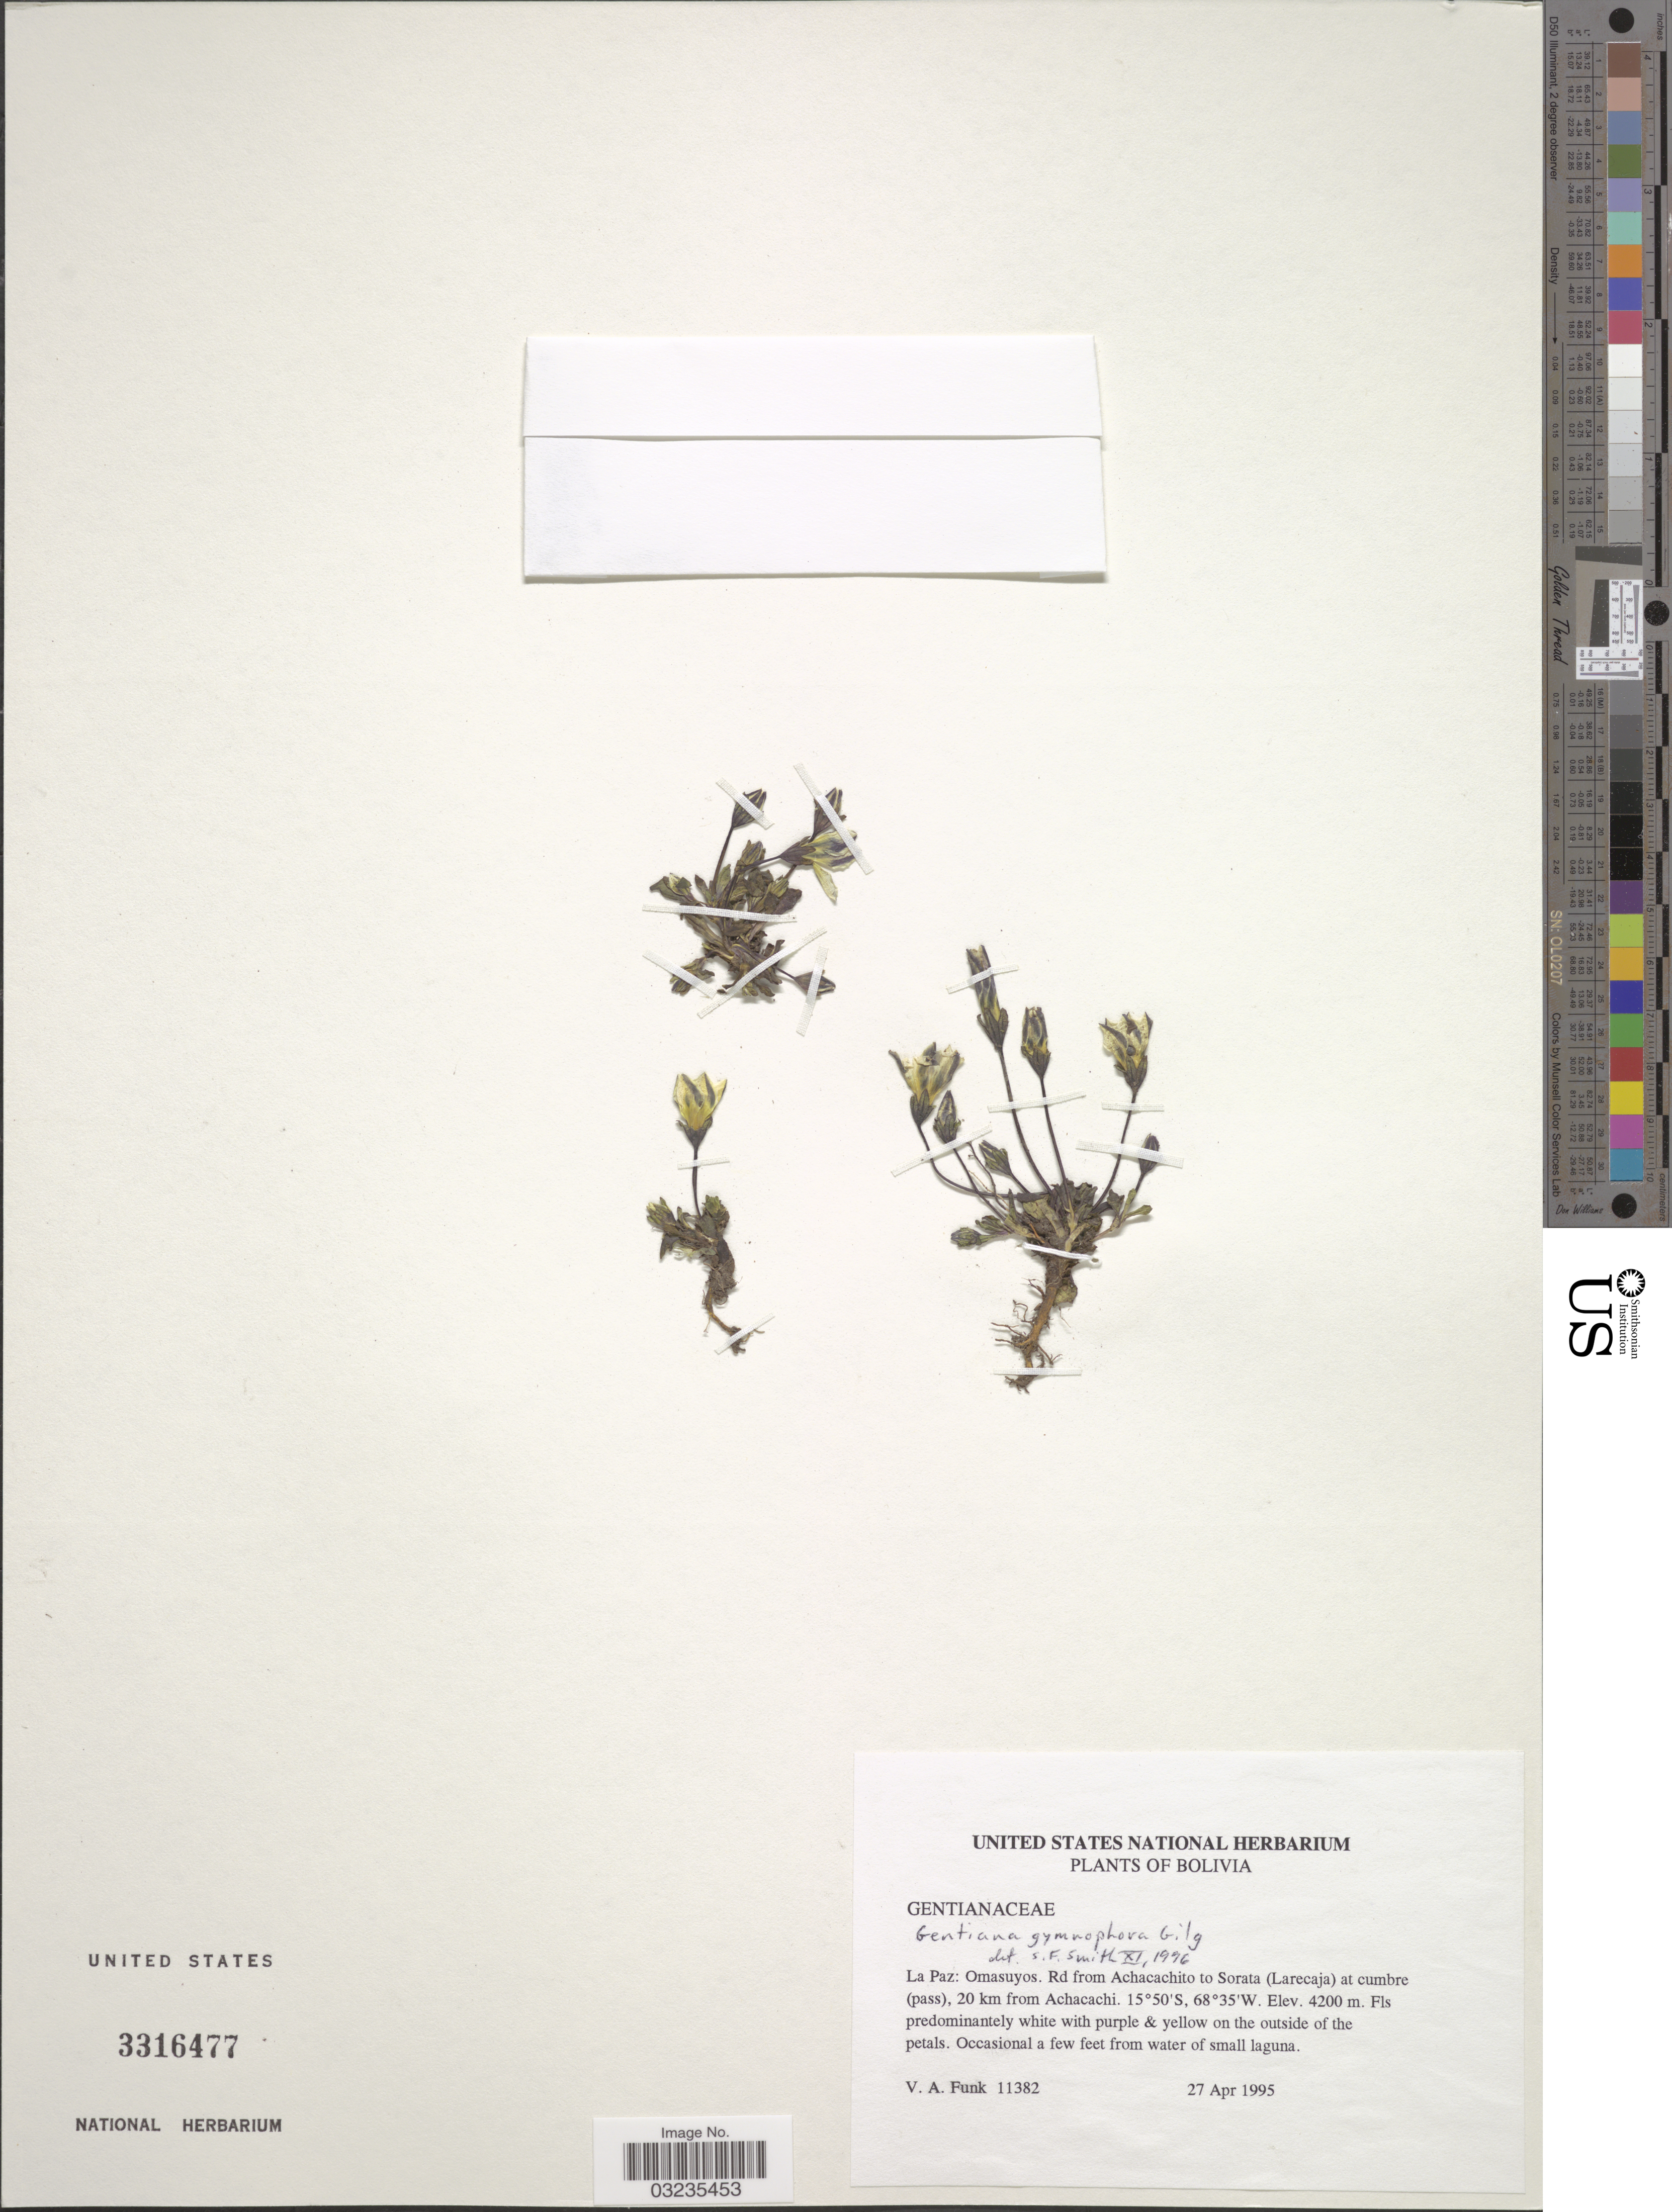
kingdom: Plantae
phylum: Tracheophyta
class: Magnoliopsida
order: Gentianales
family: Gentianaceae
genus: Gentiana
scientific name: Gentiana gynophora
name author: Gilg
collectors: V. Funk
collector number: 11382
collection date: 1995-04-27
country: Bolivia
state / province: La Paz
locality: Osmasuyos. Rd from Achacachito to Sorata (Larecaja) at cumbre (pass), 20 km from Achacachi.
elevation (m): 4200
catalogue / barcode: US 3316477